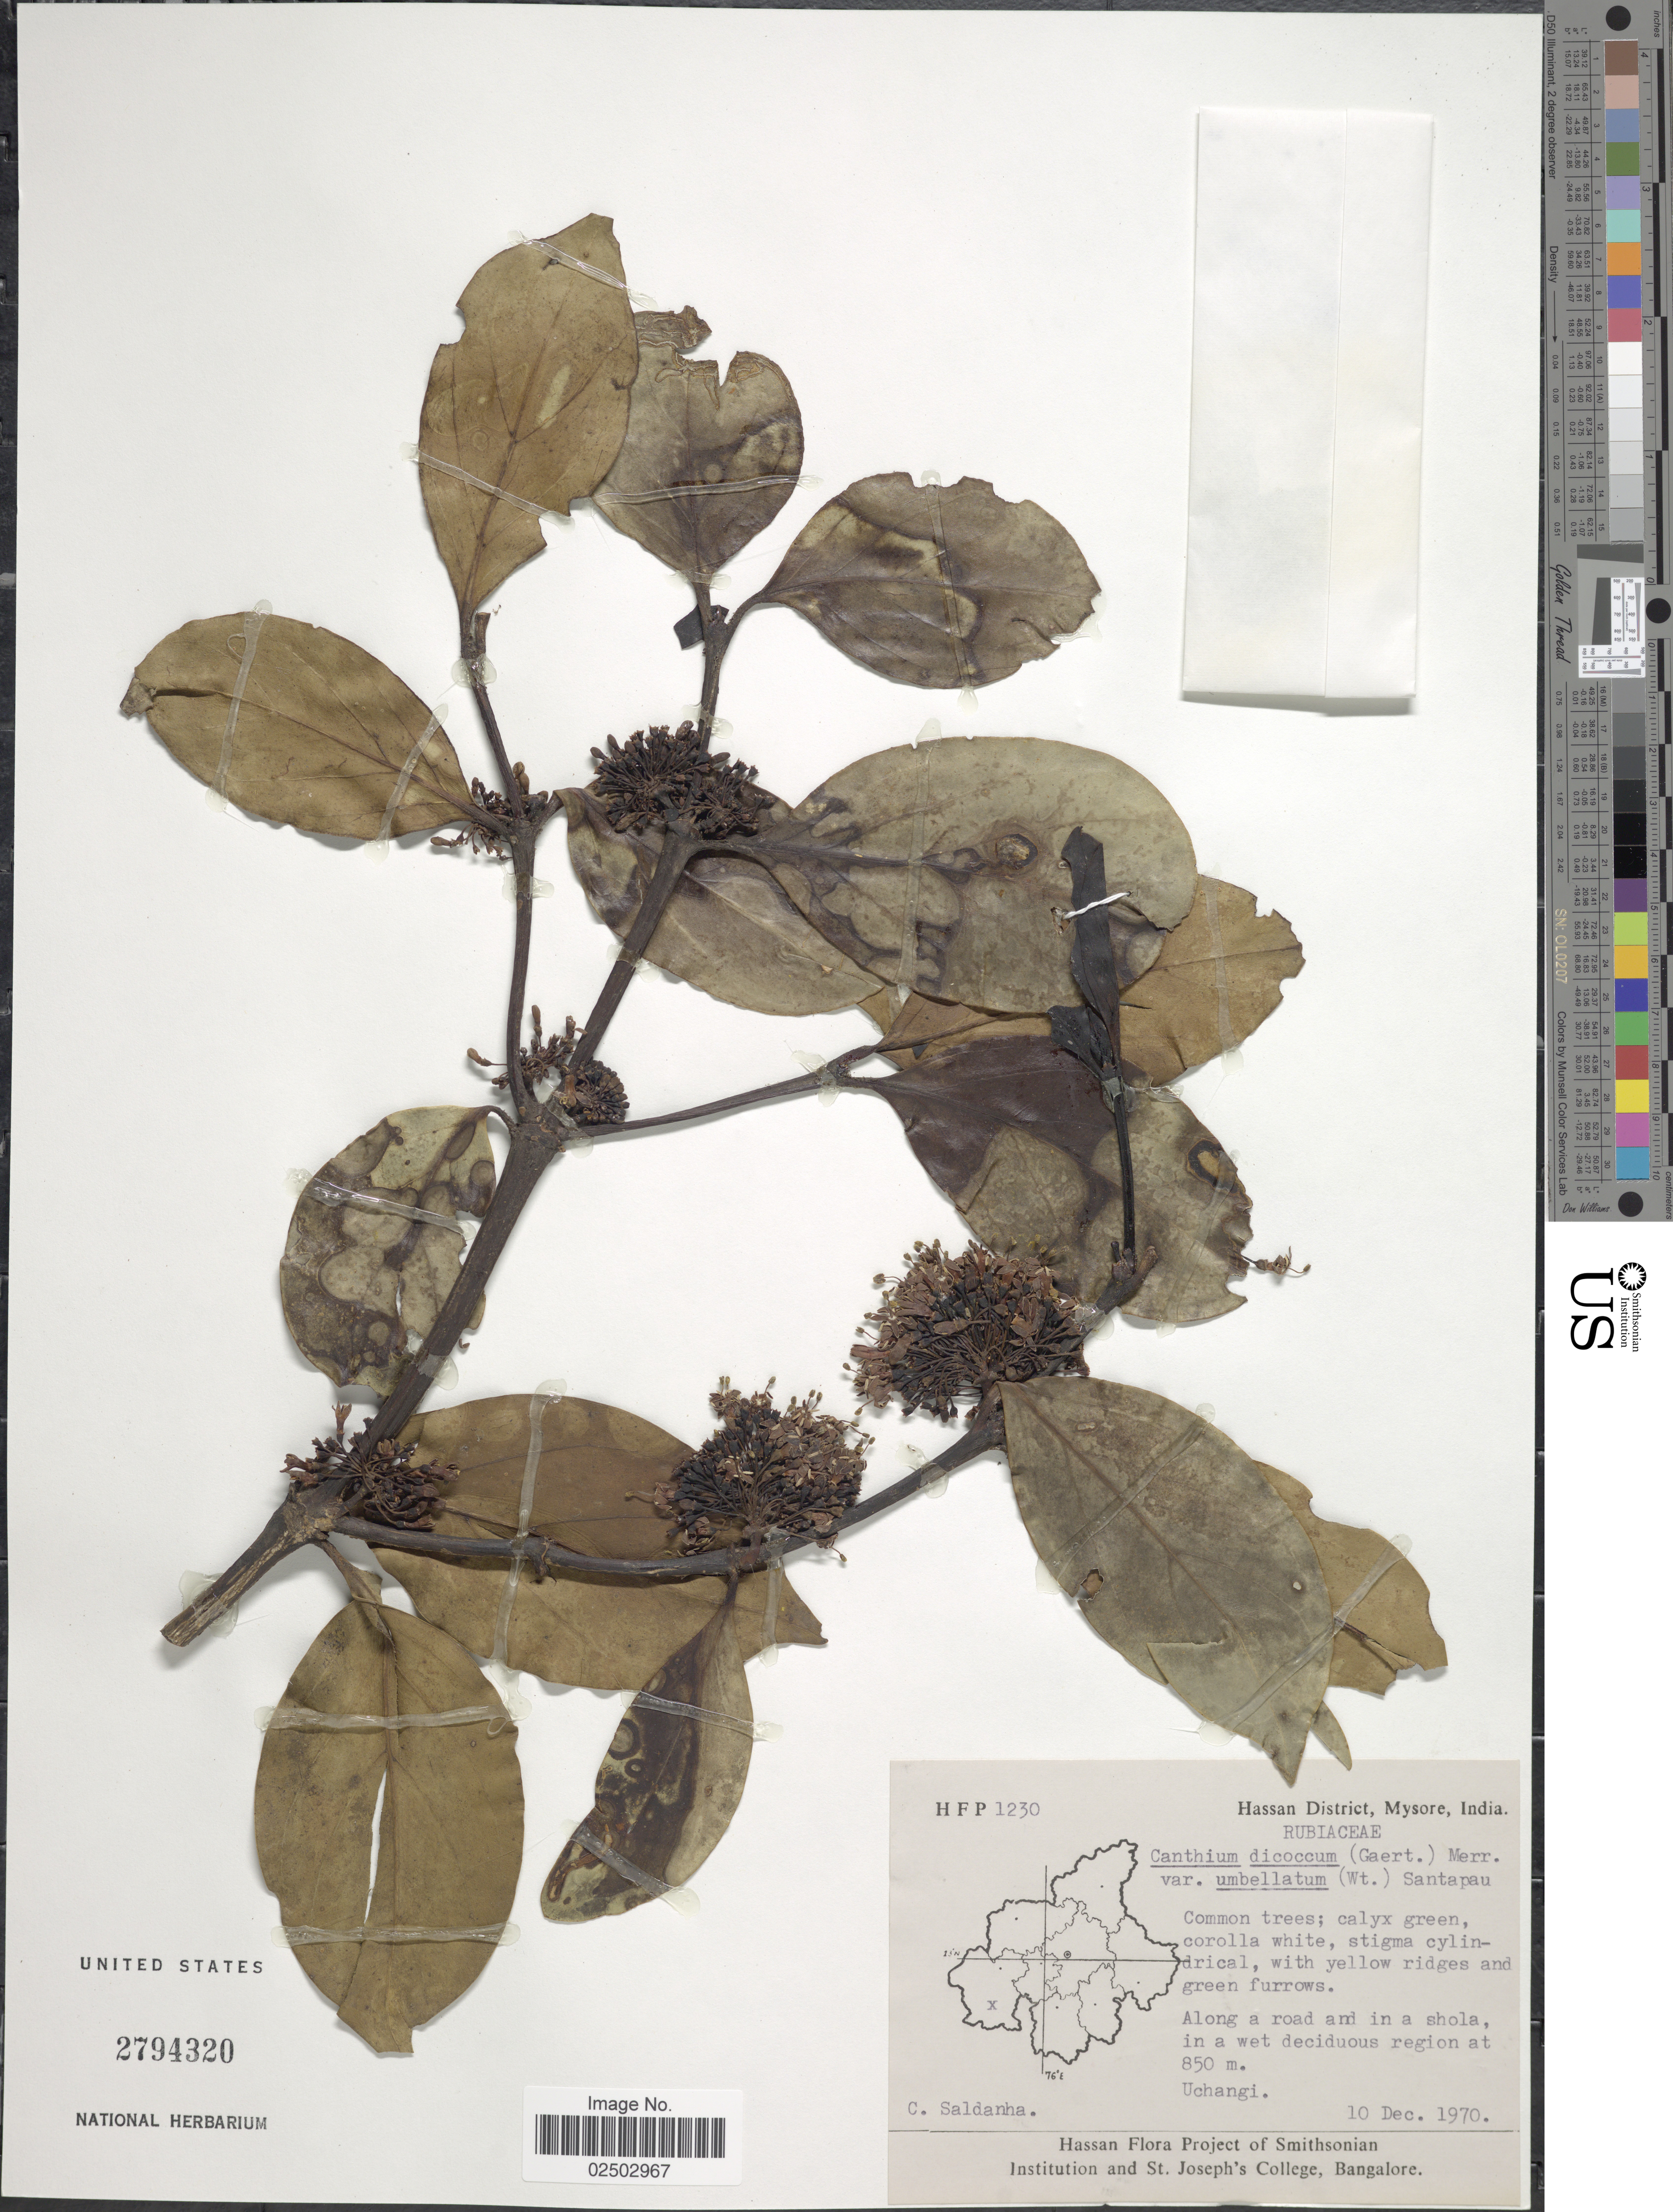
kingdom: Plantae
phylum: Tracheophyta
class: Magnoliopsida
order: Gentianales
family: Rubiaceae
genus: Canthium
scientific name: Canthium dicoccum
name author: (Gaertn.) Merr.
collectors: C. Saldanha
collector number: HFP1230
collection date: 1970-12-10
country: India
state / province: Karnataka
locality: Hassan District, Mysore, along a road and in a shola, Uchangi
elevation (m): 850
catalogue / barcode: US 2794320